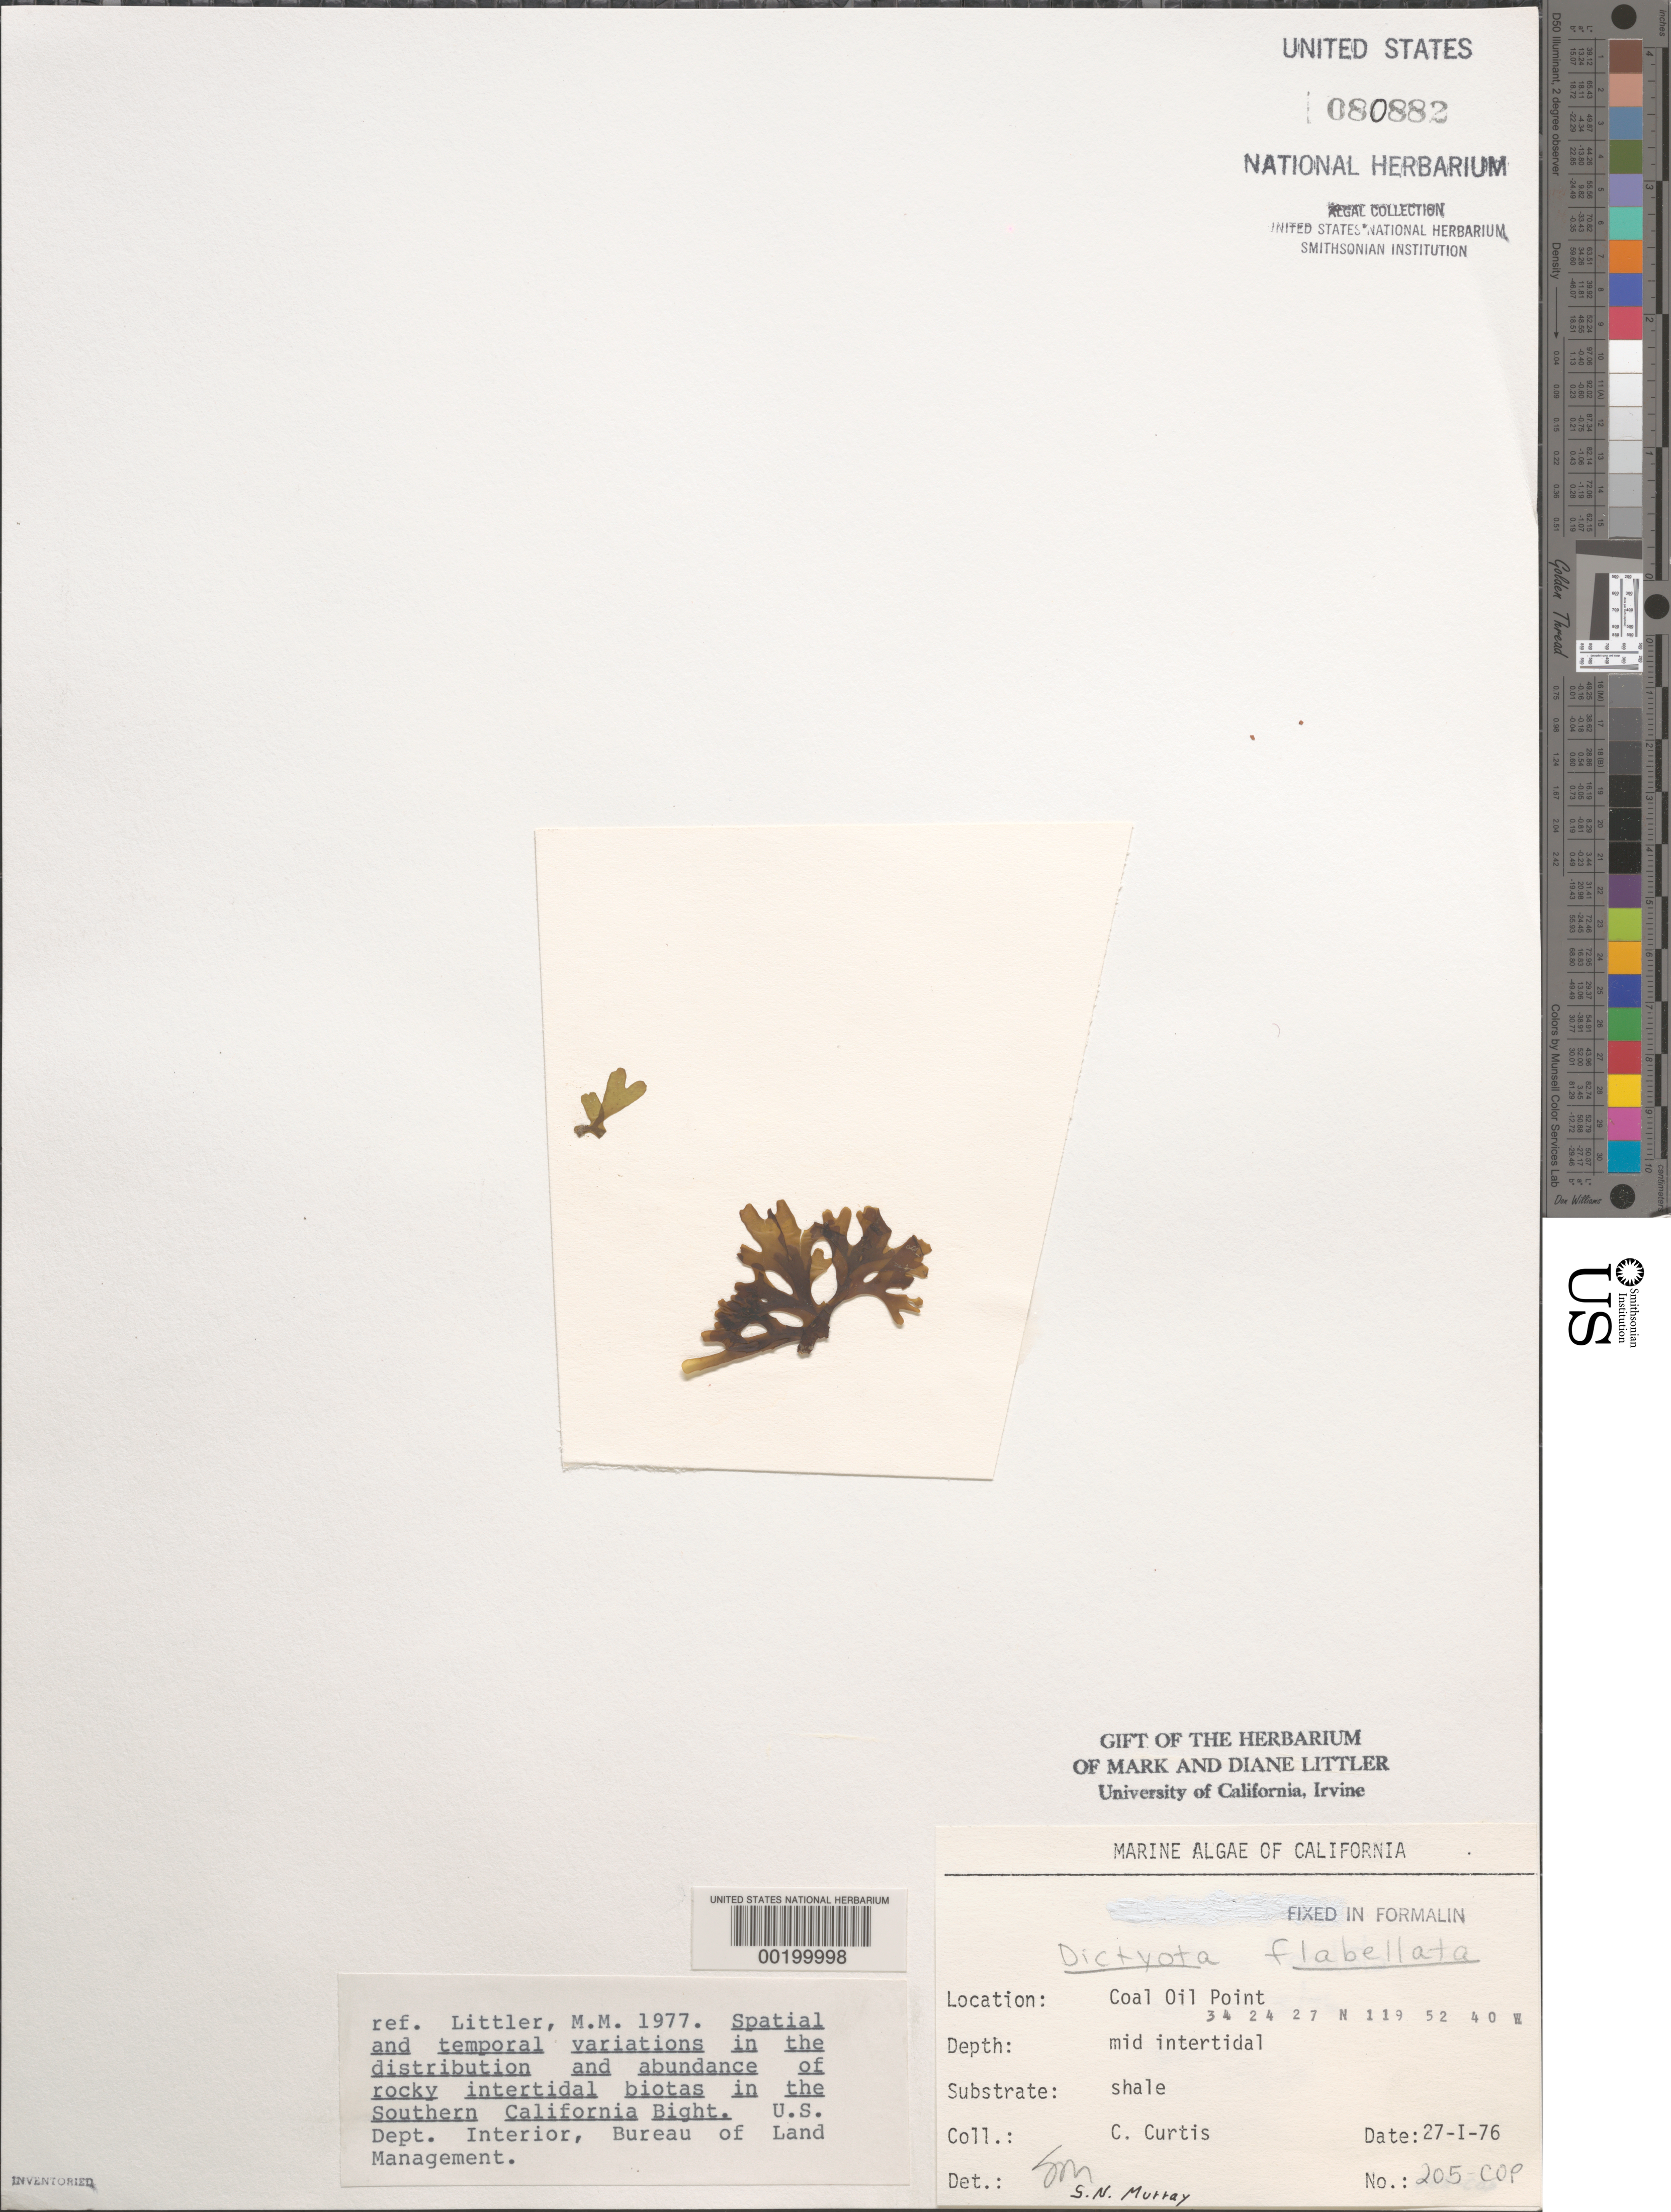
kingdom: Chromista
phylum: Ochrophyta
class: Phaeophyceae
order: Dictyotales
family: Dictyotaceae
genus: Dictyota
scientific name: Dictyota flabellata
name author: (Collins) Setch. & N.L. Gardner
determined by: Murray, S. N.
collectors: C. Curtis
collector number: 205-cop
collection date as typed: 27 Jan 1976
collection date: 1976-01-27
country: United States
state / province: California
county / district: Santa Barbara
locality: Coal Oil Point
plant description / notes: BLM-SOCALBIGHT Rocky Intertidal Survey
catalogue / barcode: US 80882